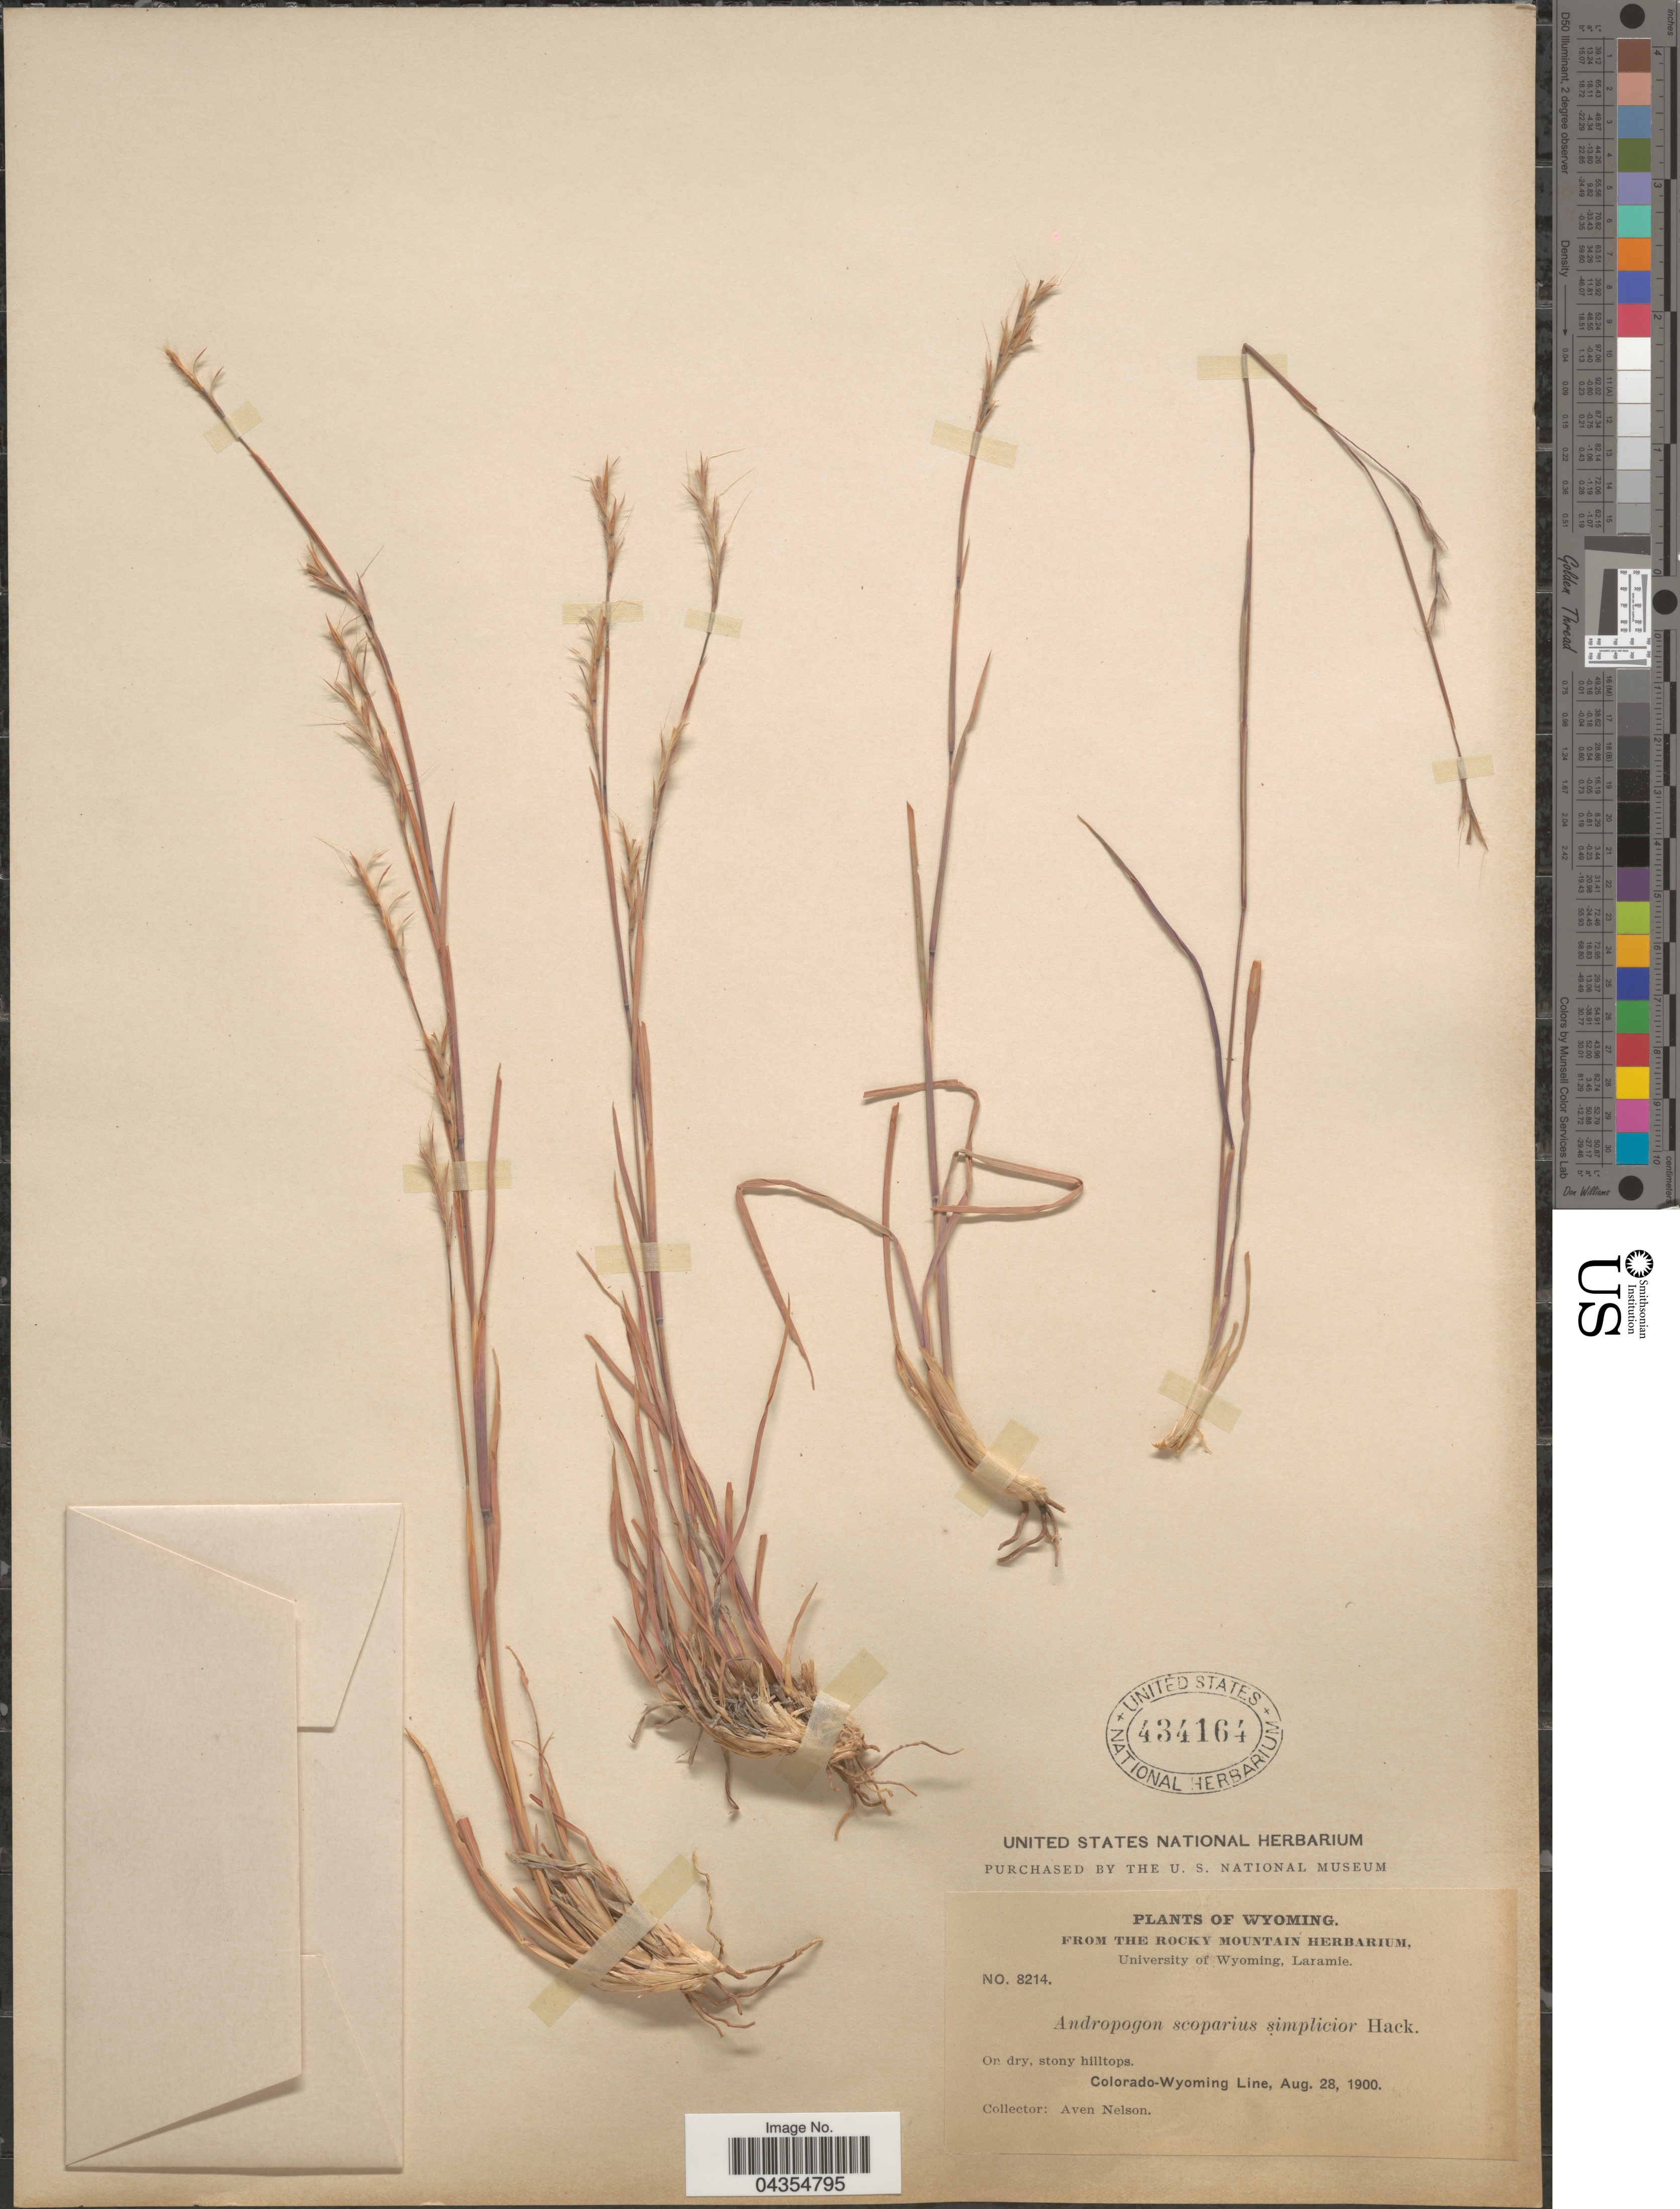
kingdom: Plantae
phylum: Tracheophyta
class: Liliopsida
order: Poales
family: Poaceae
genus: Schizachyrium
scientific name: Schizachyrium sanguineum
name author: (Retz.) Alston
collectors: A. Nelson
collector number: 8214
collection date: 1900-08-28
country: United States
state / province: Wyoming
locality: Colorado-Wyoming Line.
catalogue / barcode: US 434164